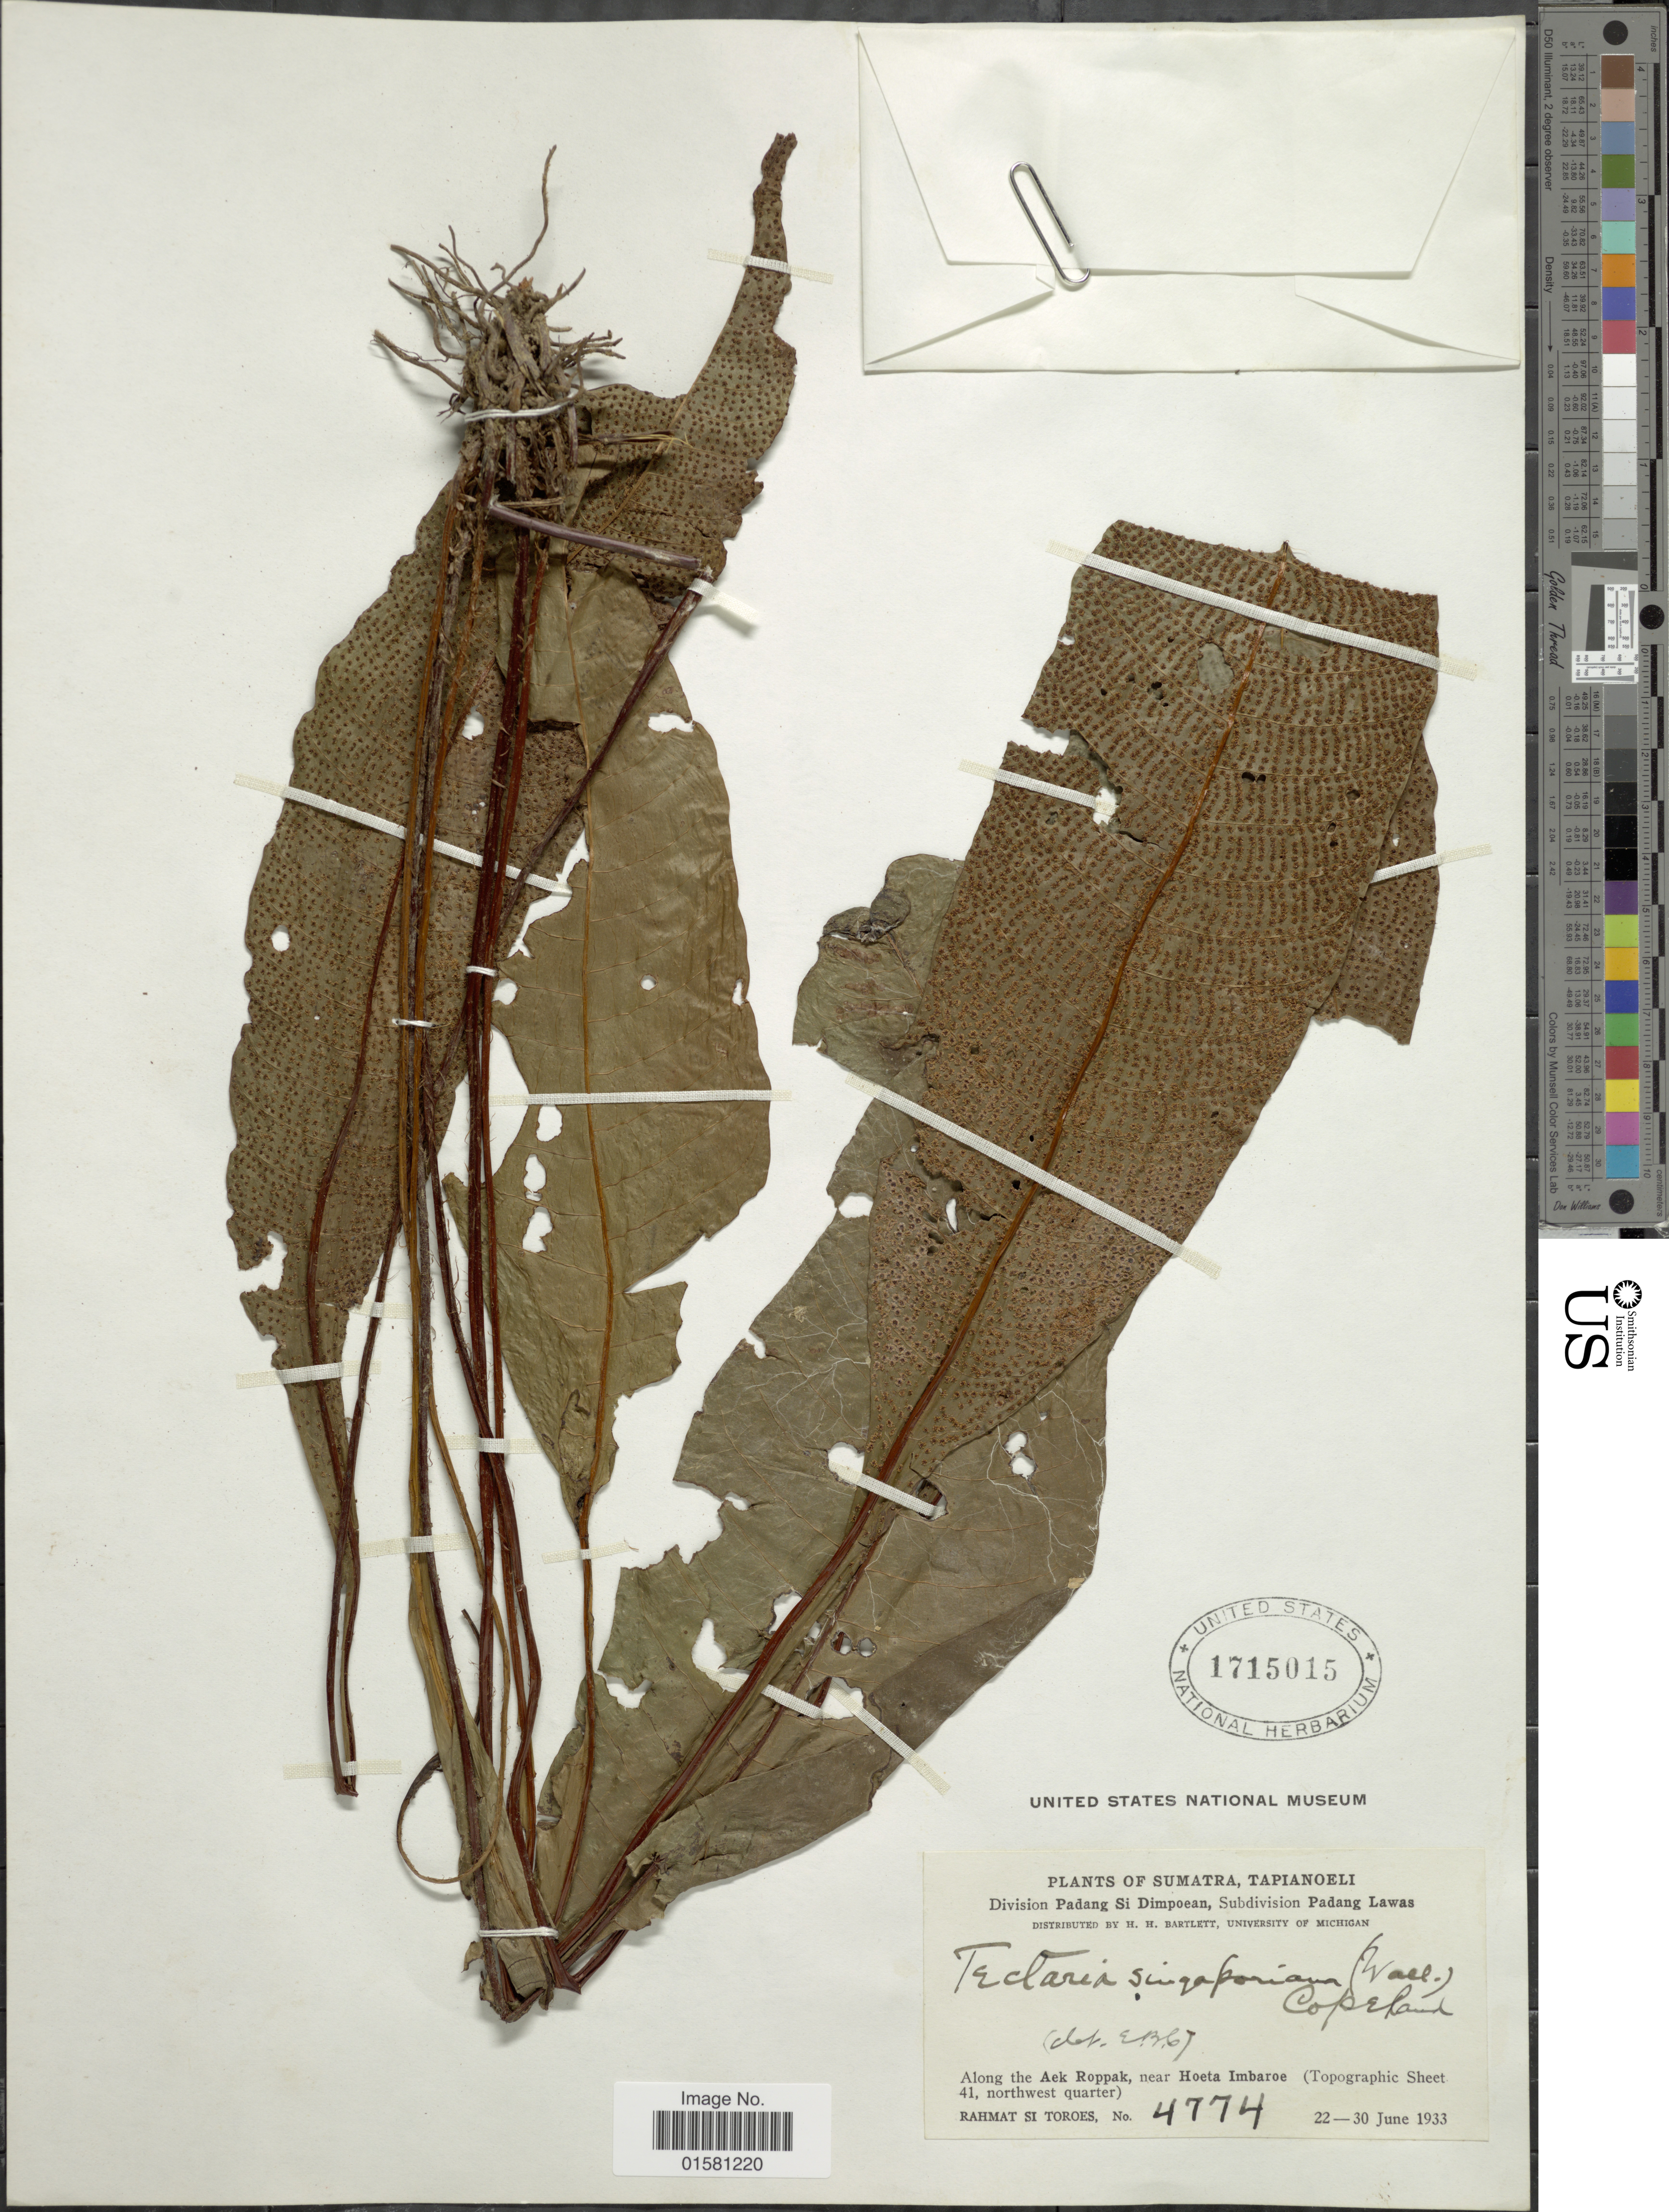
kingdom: Plantae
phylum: Tracheophyta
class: Polypodiopsida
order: Polypodiales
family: Tectariaceae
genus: Tectaria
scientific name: Tectaria singaporeana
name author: (Wall. ex Hook. & Grev.) Copel.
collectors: Rahmat Si Boeea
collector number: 4774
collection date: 1933-06-22/1933-06-30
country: Indonesia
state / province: Sumatra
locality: Sumatra, Tapianoeli, Division Padang Si Dimpoean, Subdivision Padang Lawas, along the Aek Roppak, near Hoeta Imbaroe ( Topographic Sheet 41, northwest quarter)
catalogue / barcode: US 1715015